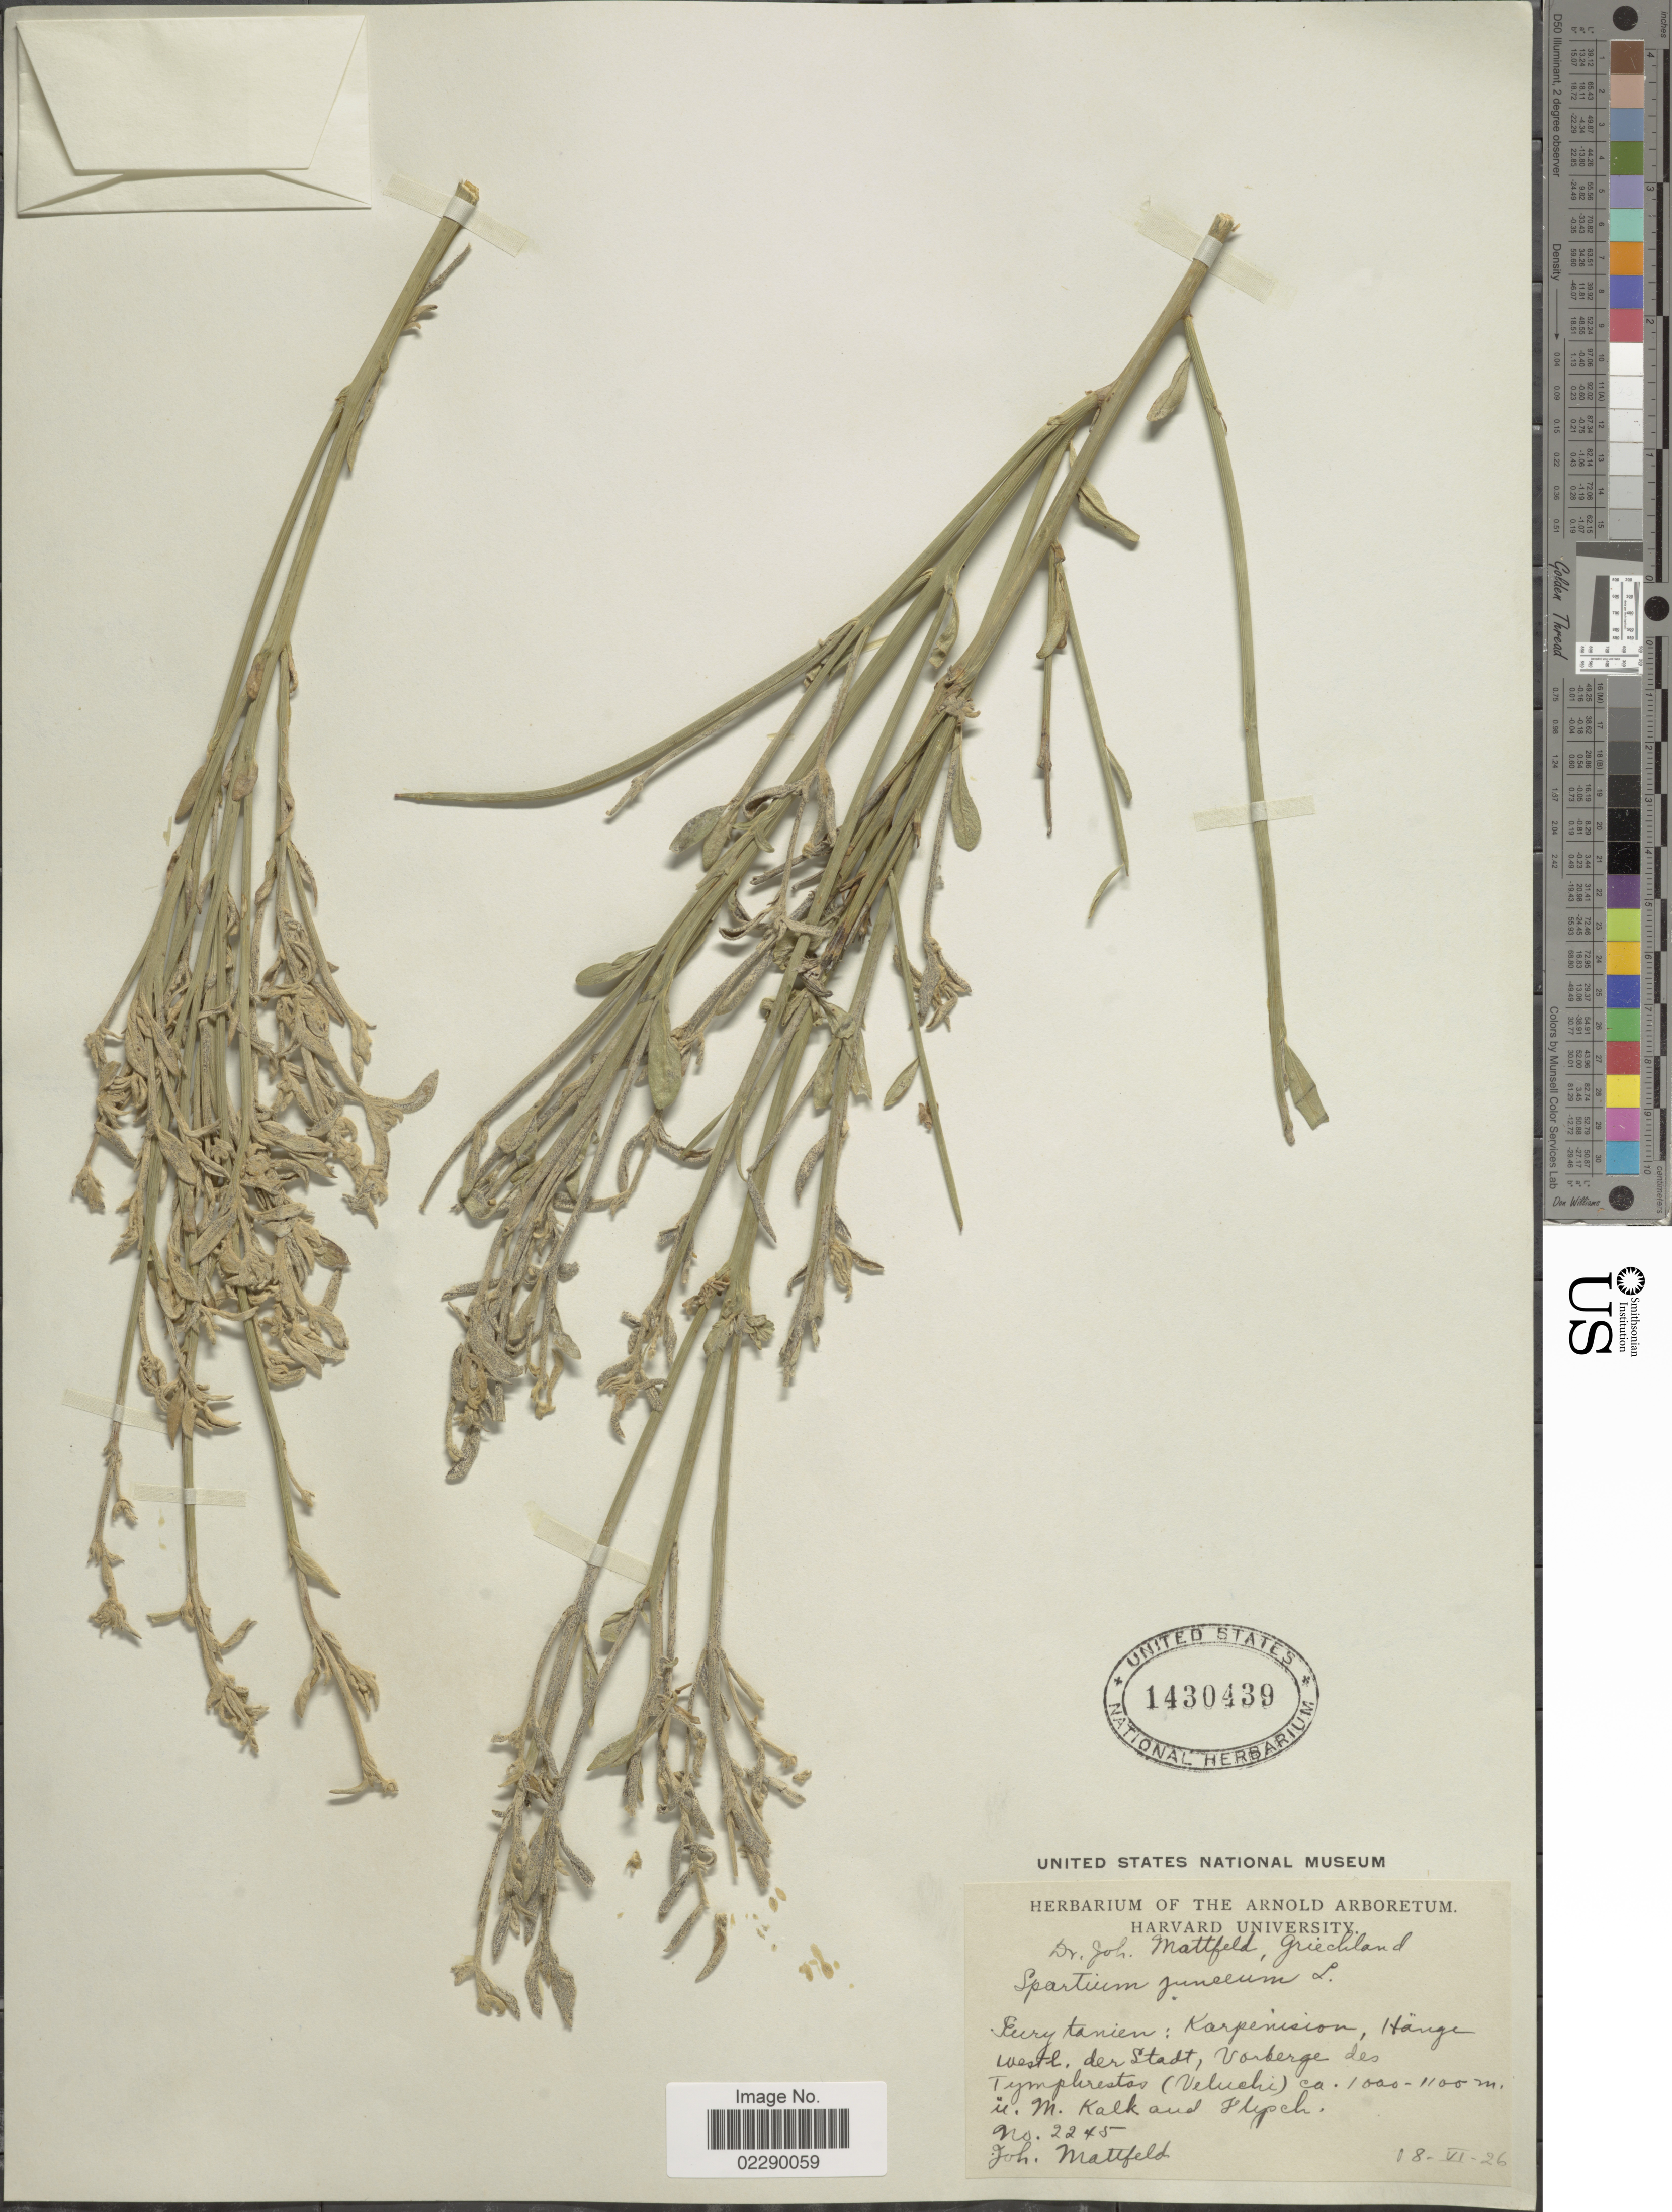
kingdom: Plantae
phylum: Tracheophyta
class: Magnoliopsida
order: Fabales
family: Fabaceae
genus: Spartium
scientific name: Spartium junceum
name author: L.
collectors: J. Mattfeld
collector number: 2245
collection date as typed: Transcribed d/m/y: 18/6/26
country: Greece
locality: Griechland. Eurytanien: Karpenision, Hänge westl. der Stadt, Vorberge des Tymphrestas (Veluchi)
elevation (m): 1000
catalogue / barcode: US 1430439